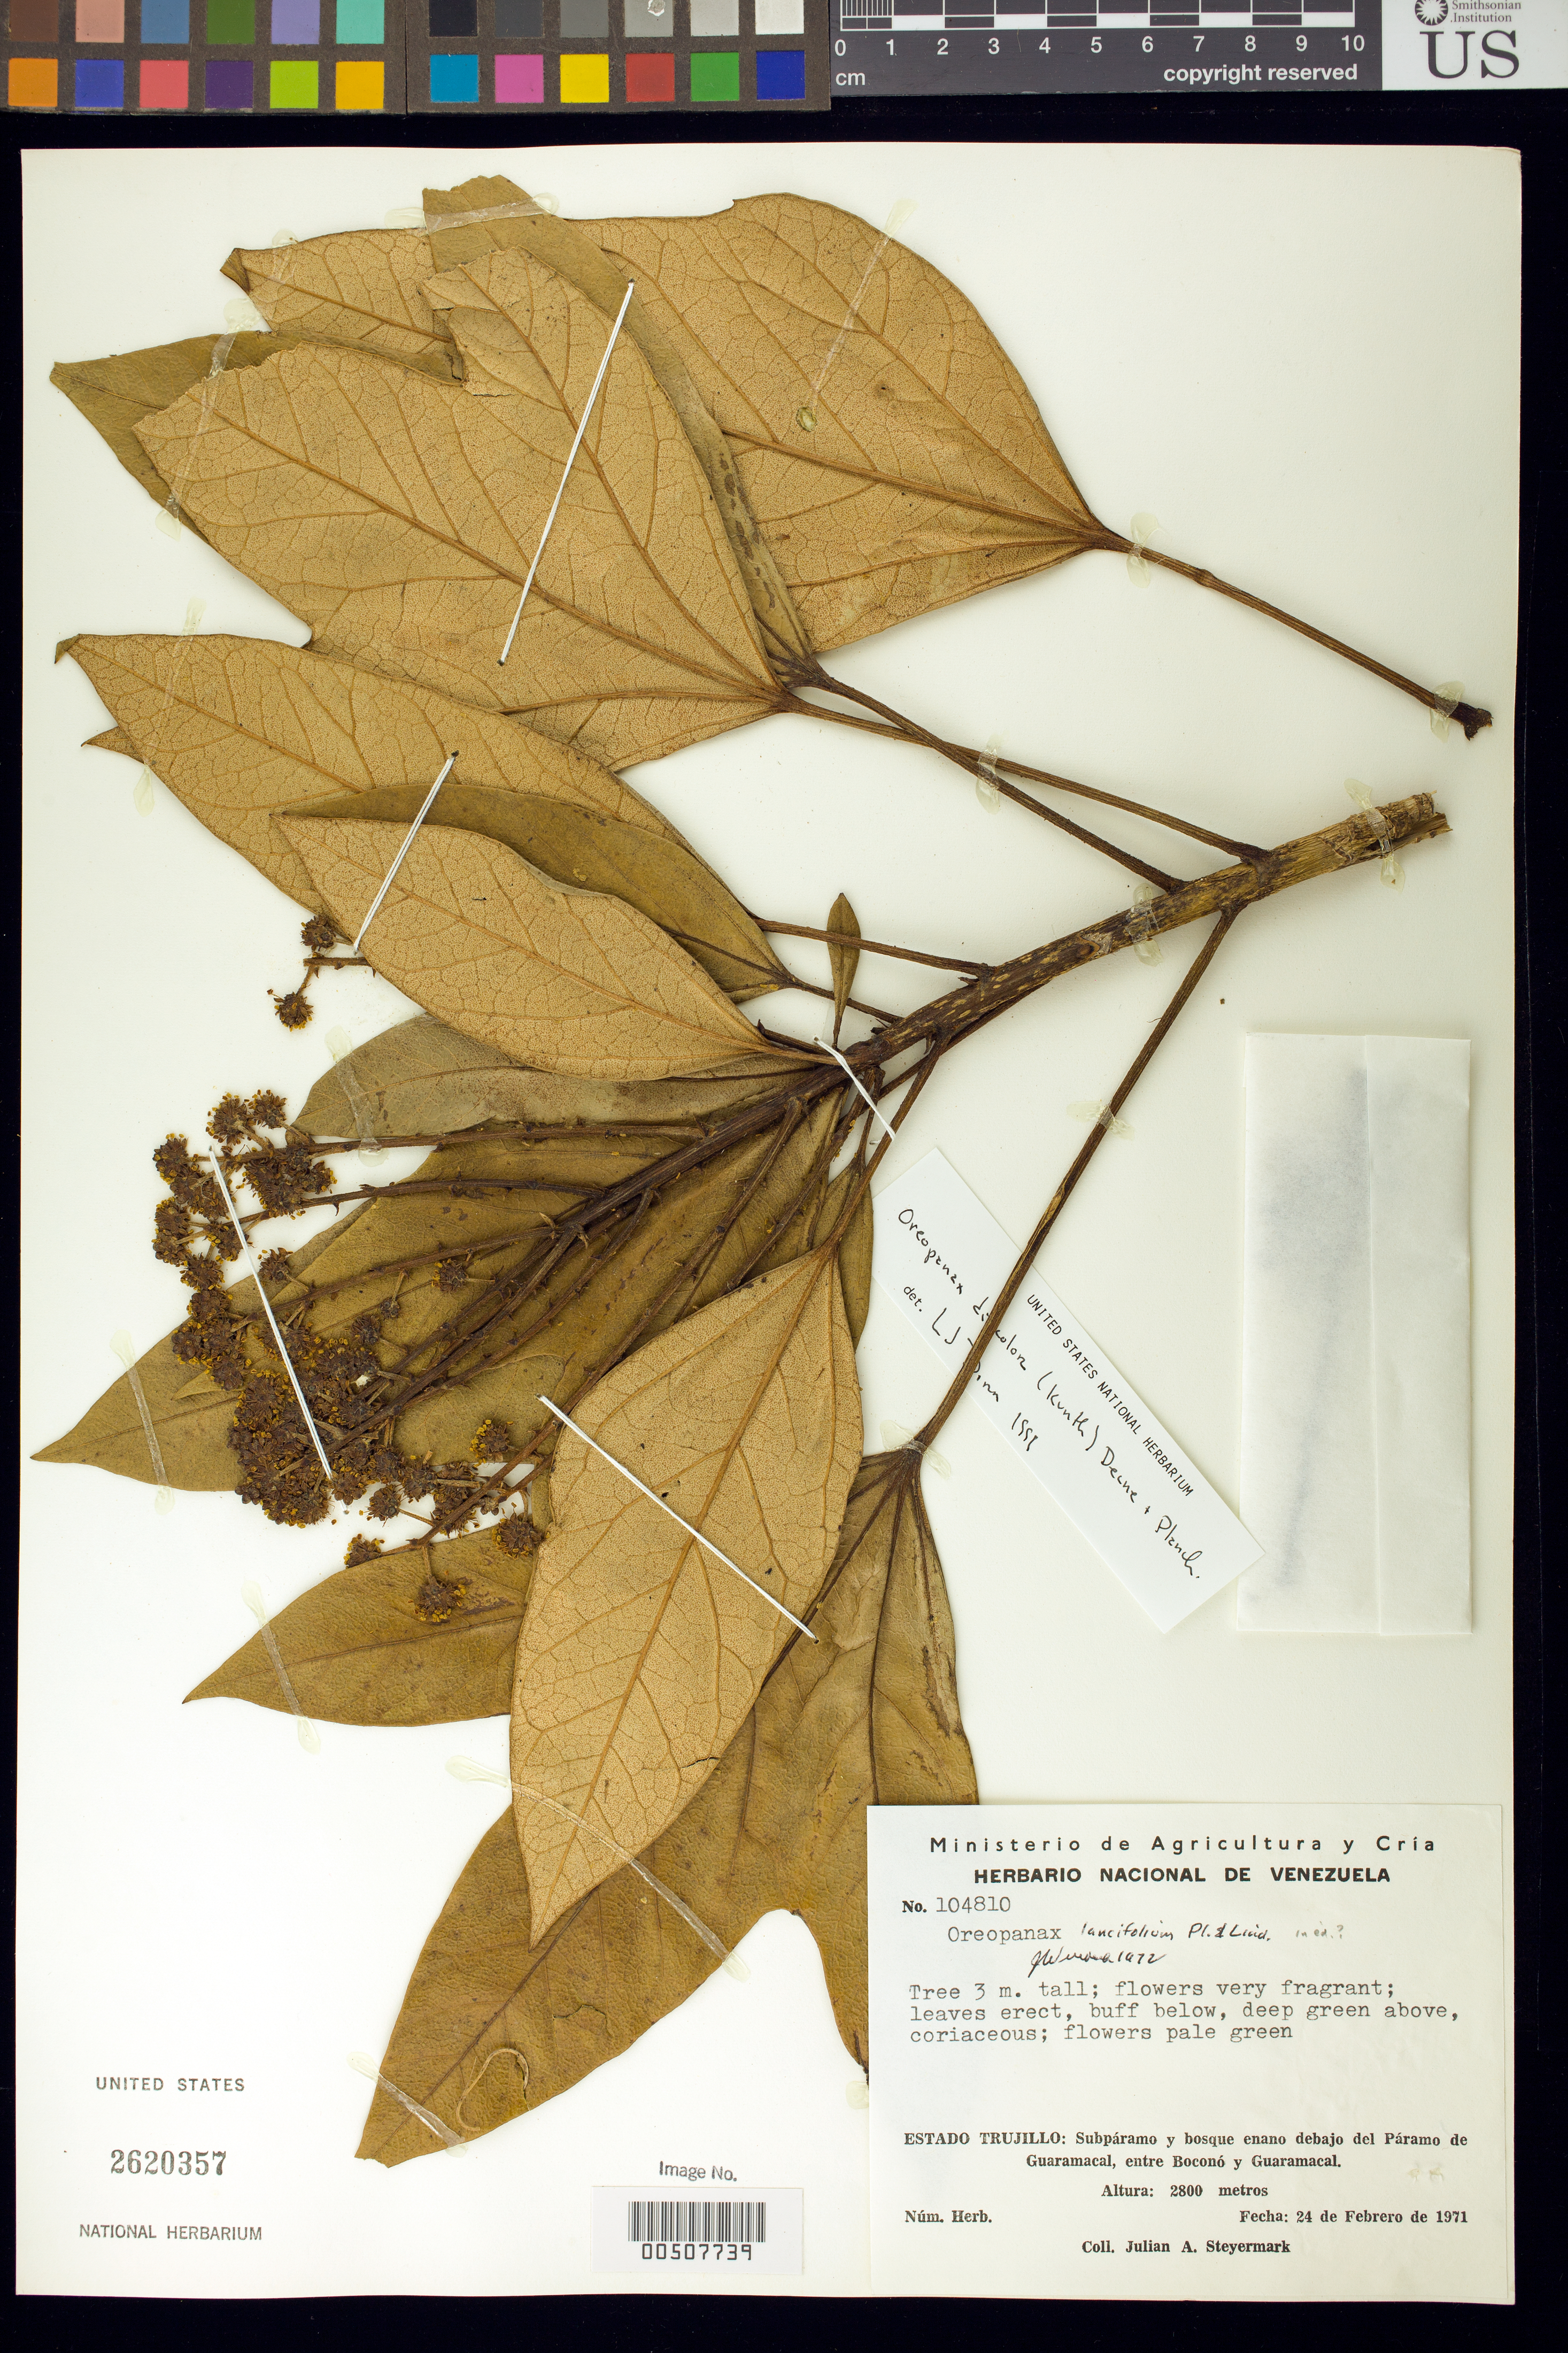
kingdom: Plantae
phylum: Tracheophyta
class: Magnoliopsida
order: Apiales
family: Araliaceae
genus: Oreopanax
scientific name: Oreopanax discolor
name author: (Kunth) Decne. & Planch.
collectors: J. Steyermark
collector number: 104810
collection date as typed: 24 Feb 1971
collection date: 1971-02-24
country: Venezuela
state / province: Trujillo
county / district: Boconó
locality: Páramo de Guaramacal, entre Boconó y Guaramacal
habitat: Subparamo y bosque enano debajo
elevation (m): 2800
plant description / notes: MO, US, VEN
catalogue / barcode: US 2620357